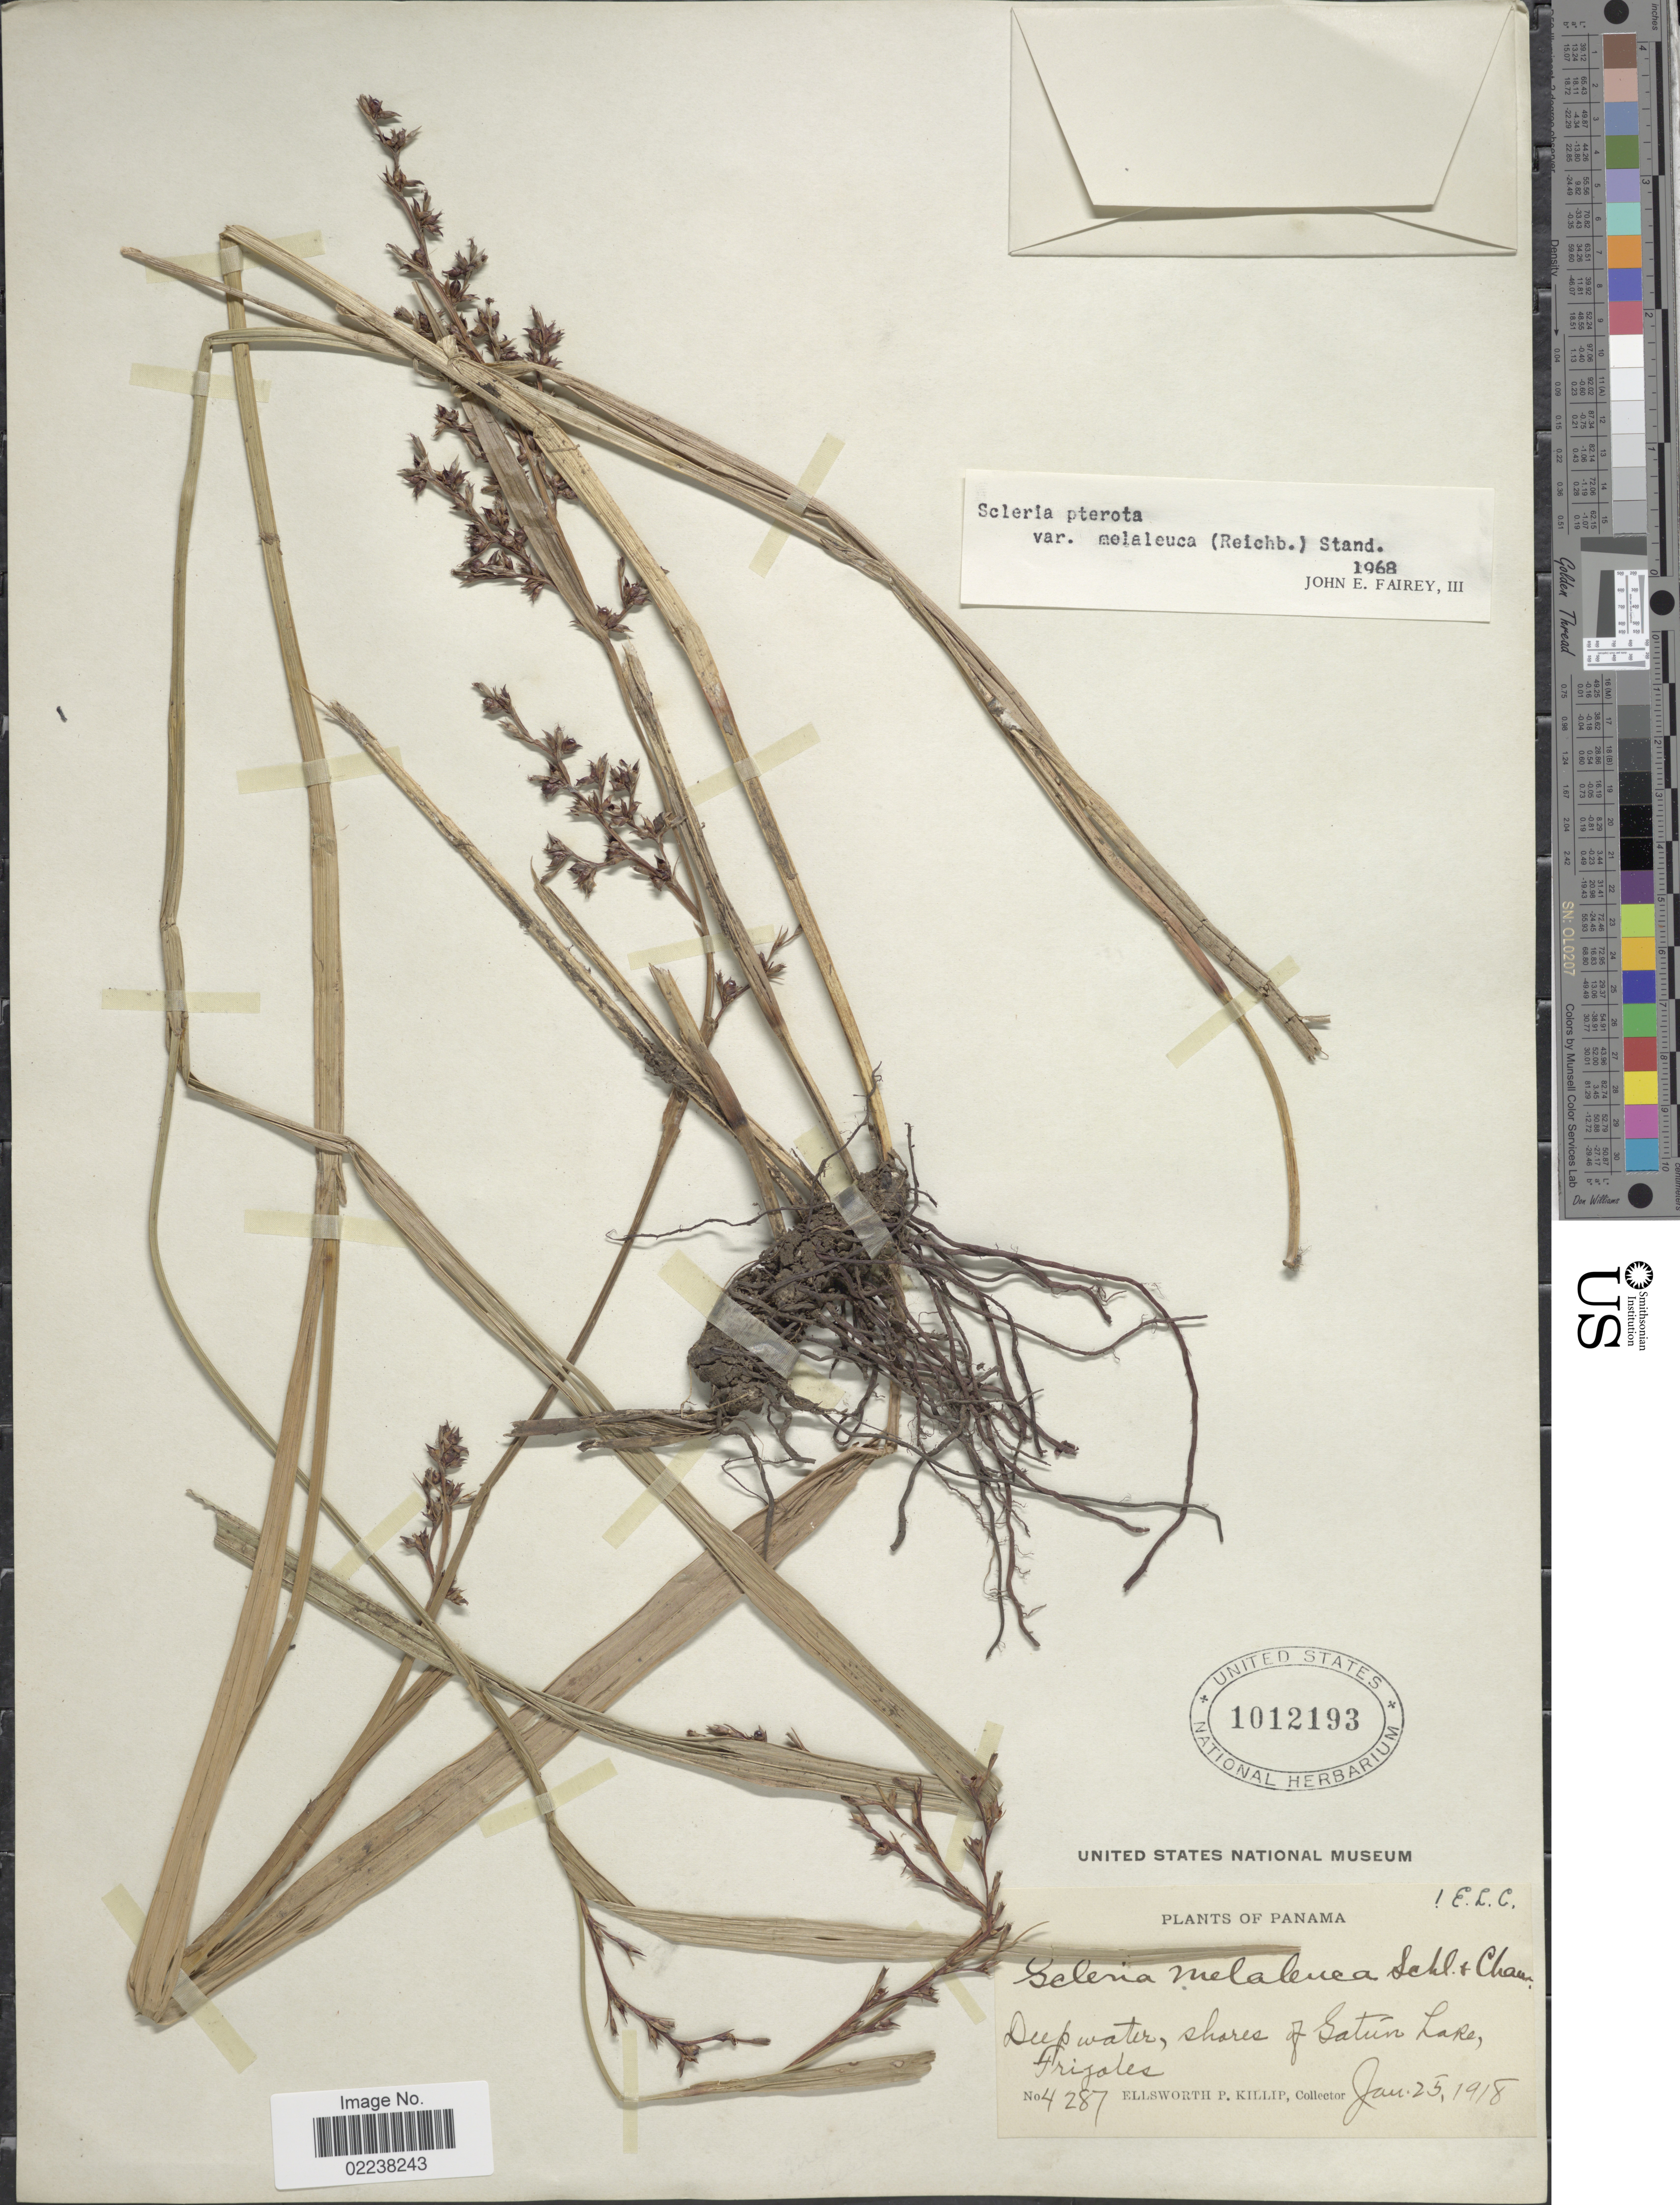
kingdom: Plantae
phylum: Tracheophyta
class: Liliopsida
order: Poales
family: Cyperaceae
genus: Scleria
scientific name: Scleria gaertneri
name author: Raddi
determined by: Strong, Mark T., (BOT), Smithsonian Institution - National Museum of Natural History (UNITED STATES)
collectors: E. P. Killip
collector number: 4287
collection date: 1918-01-25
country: Panama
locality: Deep water, shores of Satun Lake, Frijoles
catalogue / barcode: US 1012193